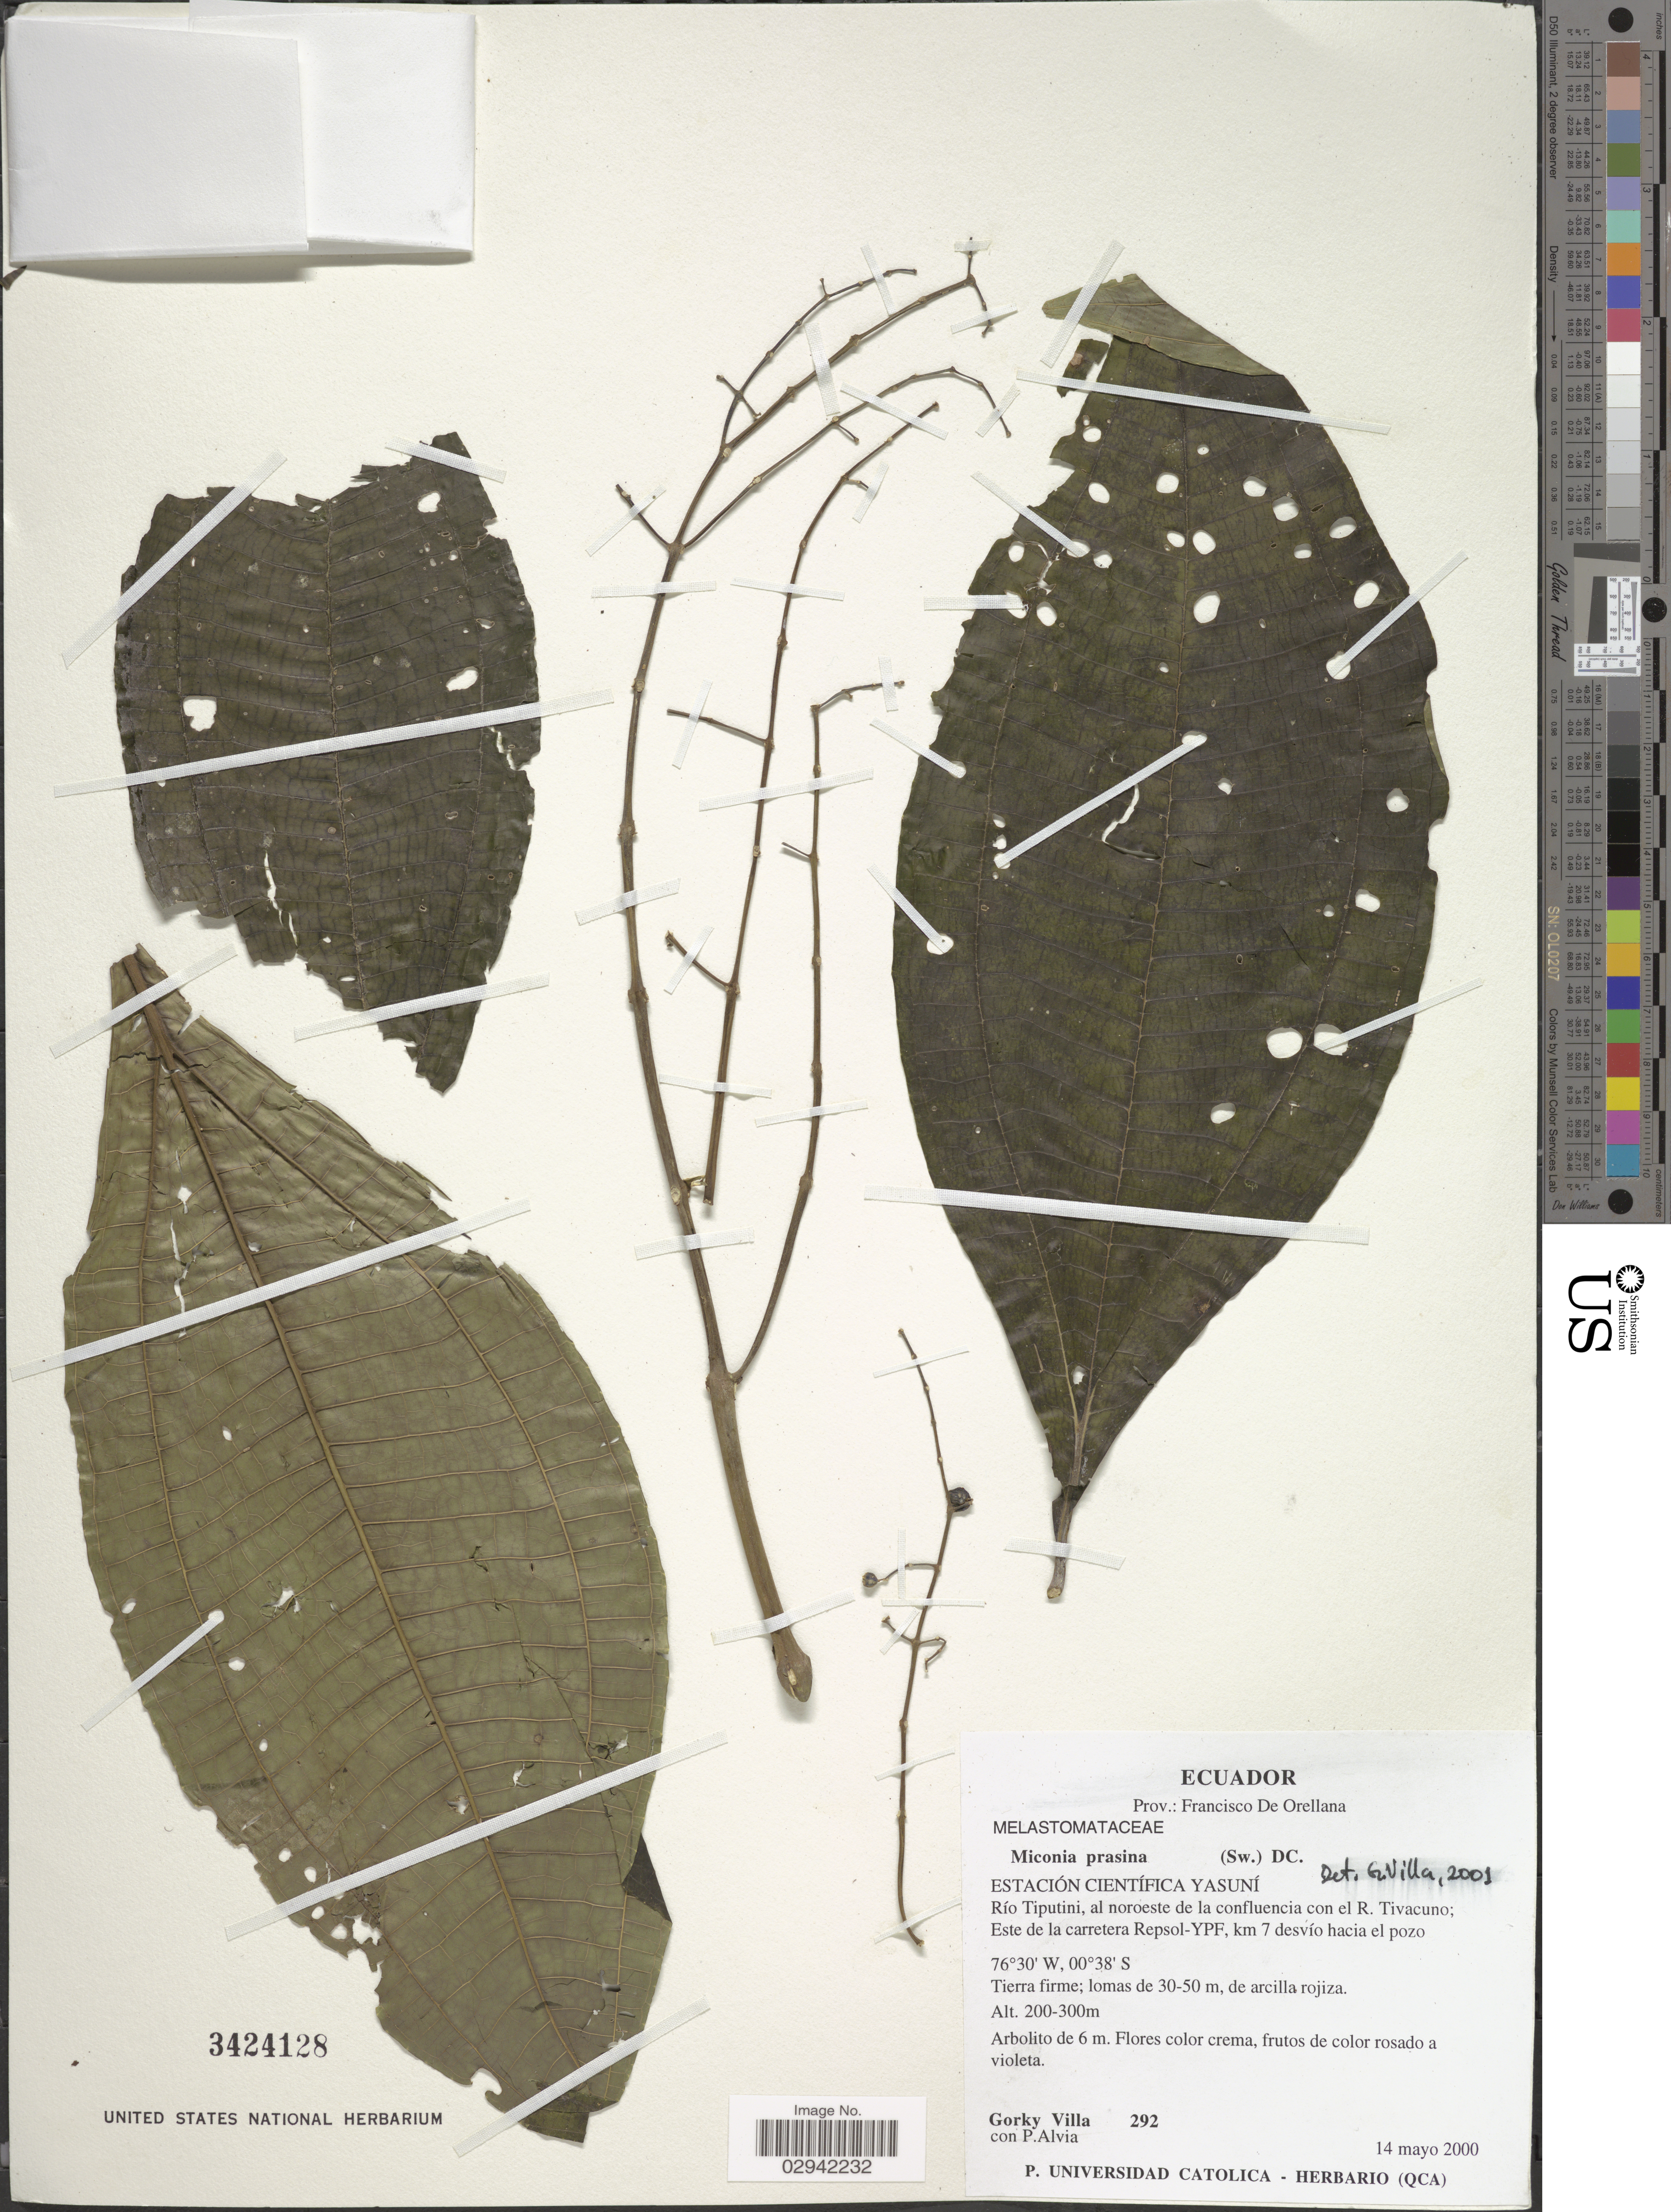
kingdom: Plantae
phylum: Tracheophyta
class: Magnoliopsida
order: Myrtales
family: Melastomataceae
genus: Miconia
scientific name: Miconia prasina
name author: (Sw.) DC.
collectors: G. Villa & P. Alvia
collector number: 292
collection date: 2000-05-14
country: Ecuador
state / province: Orellana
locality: Prov.: Francsico De Orellana, Estación Científica Yasuní. Río Tiputini, al noroeste de la confluencia con el R. Tivacuno; Este de la carretera Repsol-YPF, km 7 desvío hacia el pozo.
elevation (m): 200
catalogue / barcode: US 3424128